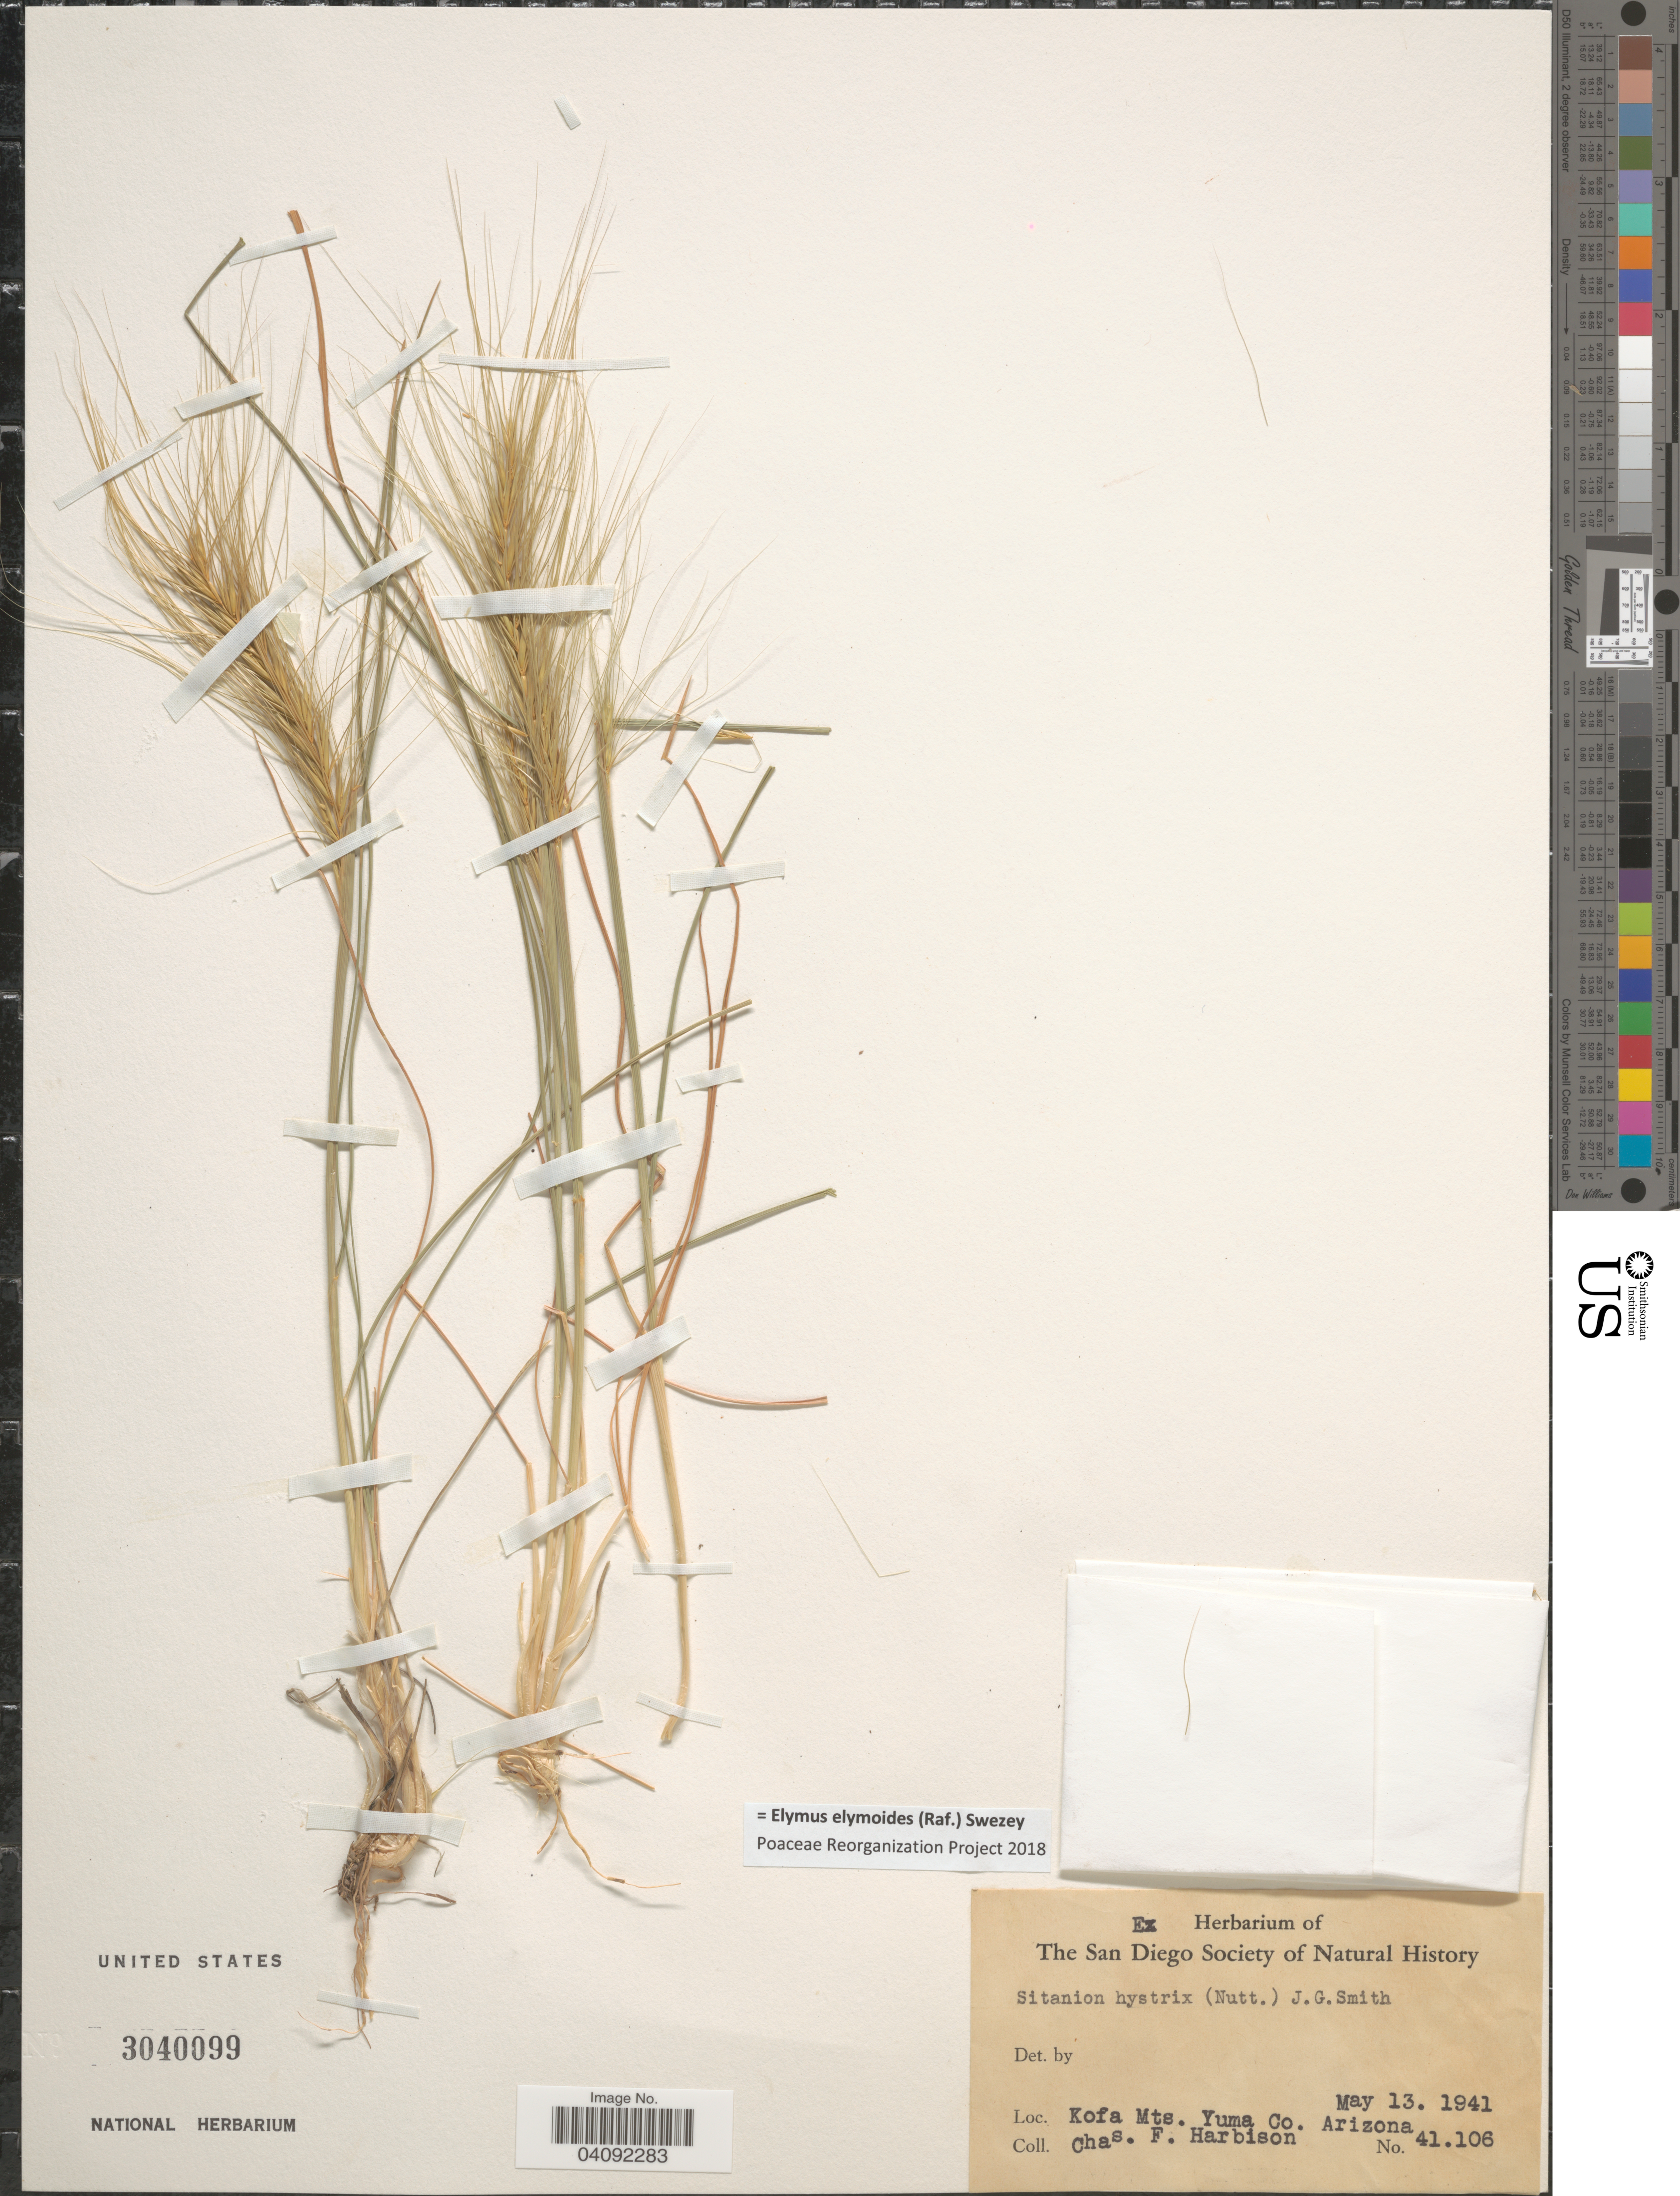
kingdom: Plantae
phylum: Tracheophyta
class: Liliopsida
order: Poales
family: Poaceae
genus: Elymus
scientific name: Elymus elymoides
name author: (Raf.) Swezey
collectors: C. F. Harbison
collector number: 41106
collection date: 1941-05-13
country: United States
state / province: Arizona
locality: Kofa Mts. Yuma Co.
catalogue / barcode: US 3040099